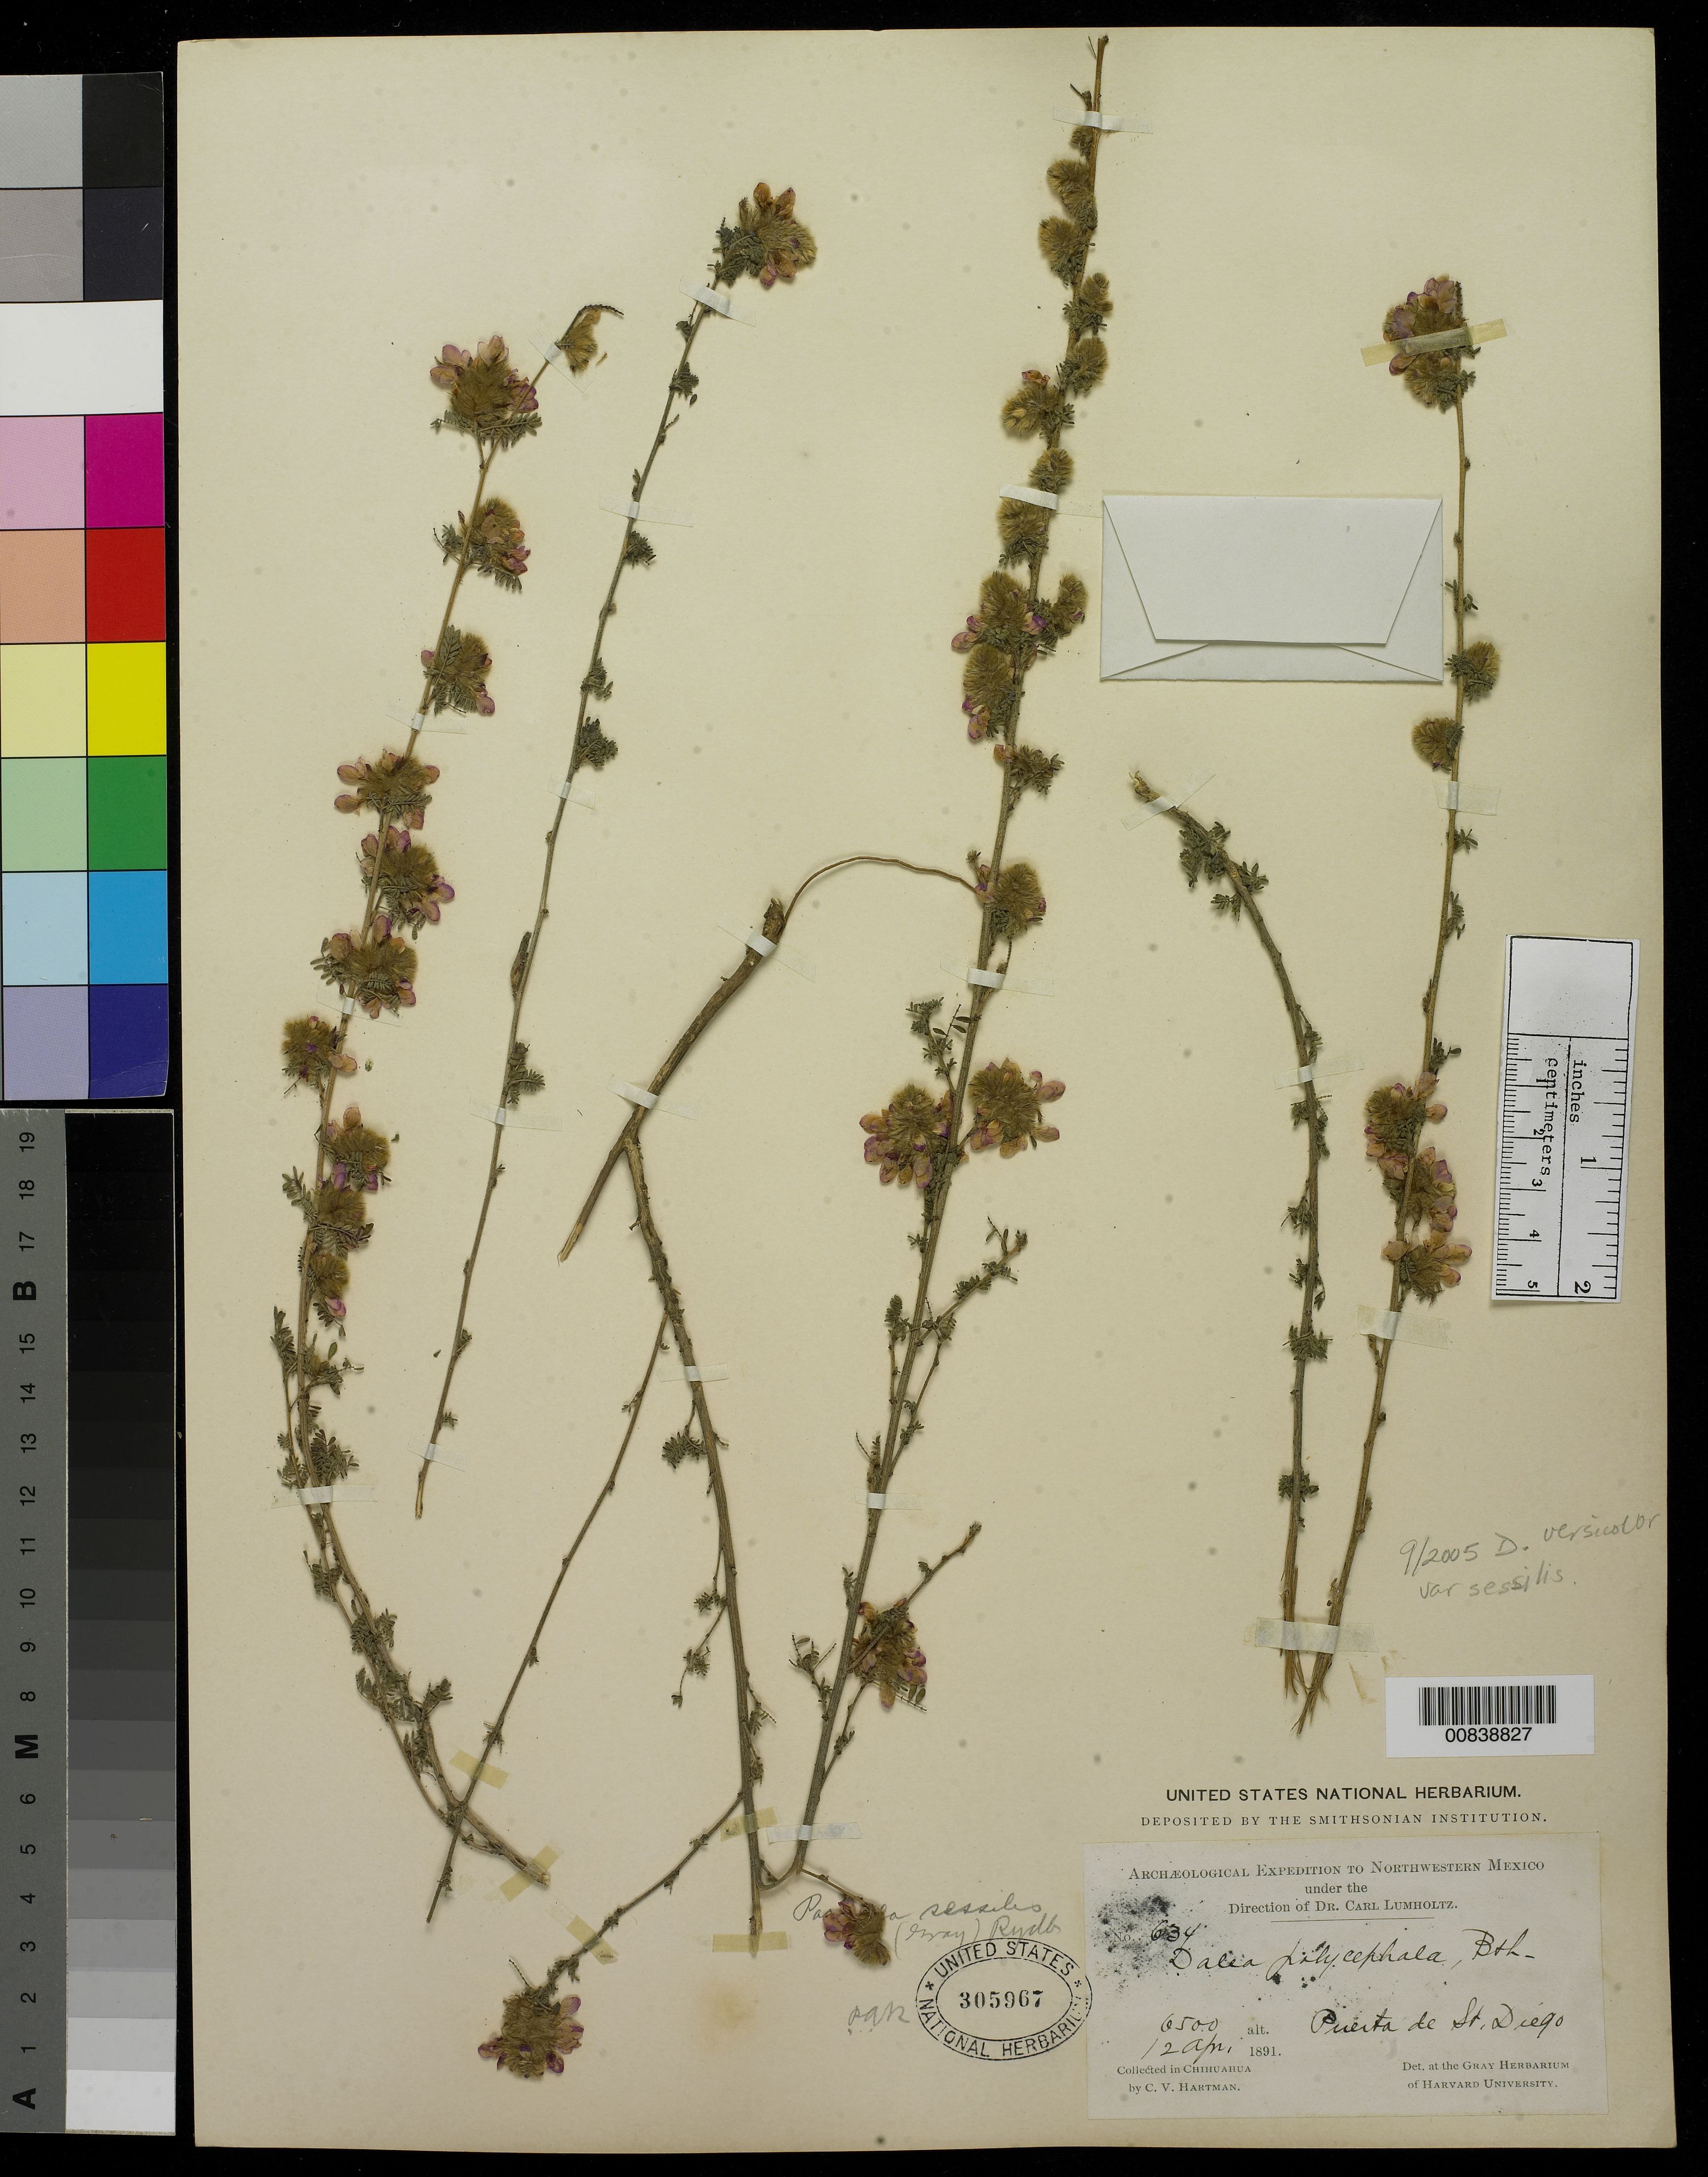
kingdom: Plantae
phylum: Tracheophyta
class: Magnoliopsida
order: Fabales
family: Fabaceae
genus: Dalea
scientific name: Dalea versicolor var. sessilis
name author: Zucc.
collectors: C. V. Hartman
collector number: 634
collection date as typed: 12 Apr 1891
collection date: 1891-04-12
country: Mexico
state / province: Chihuahua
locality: Puerta de St. Diego.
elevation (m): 1981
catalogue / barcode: US 305967